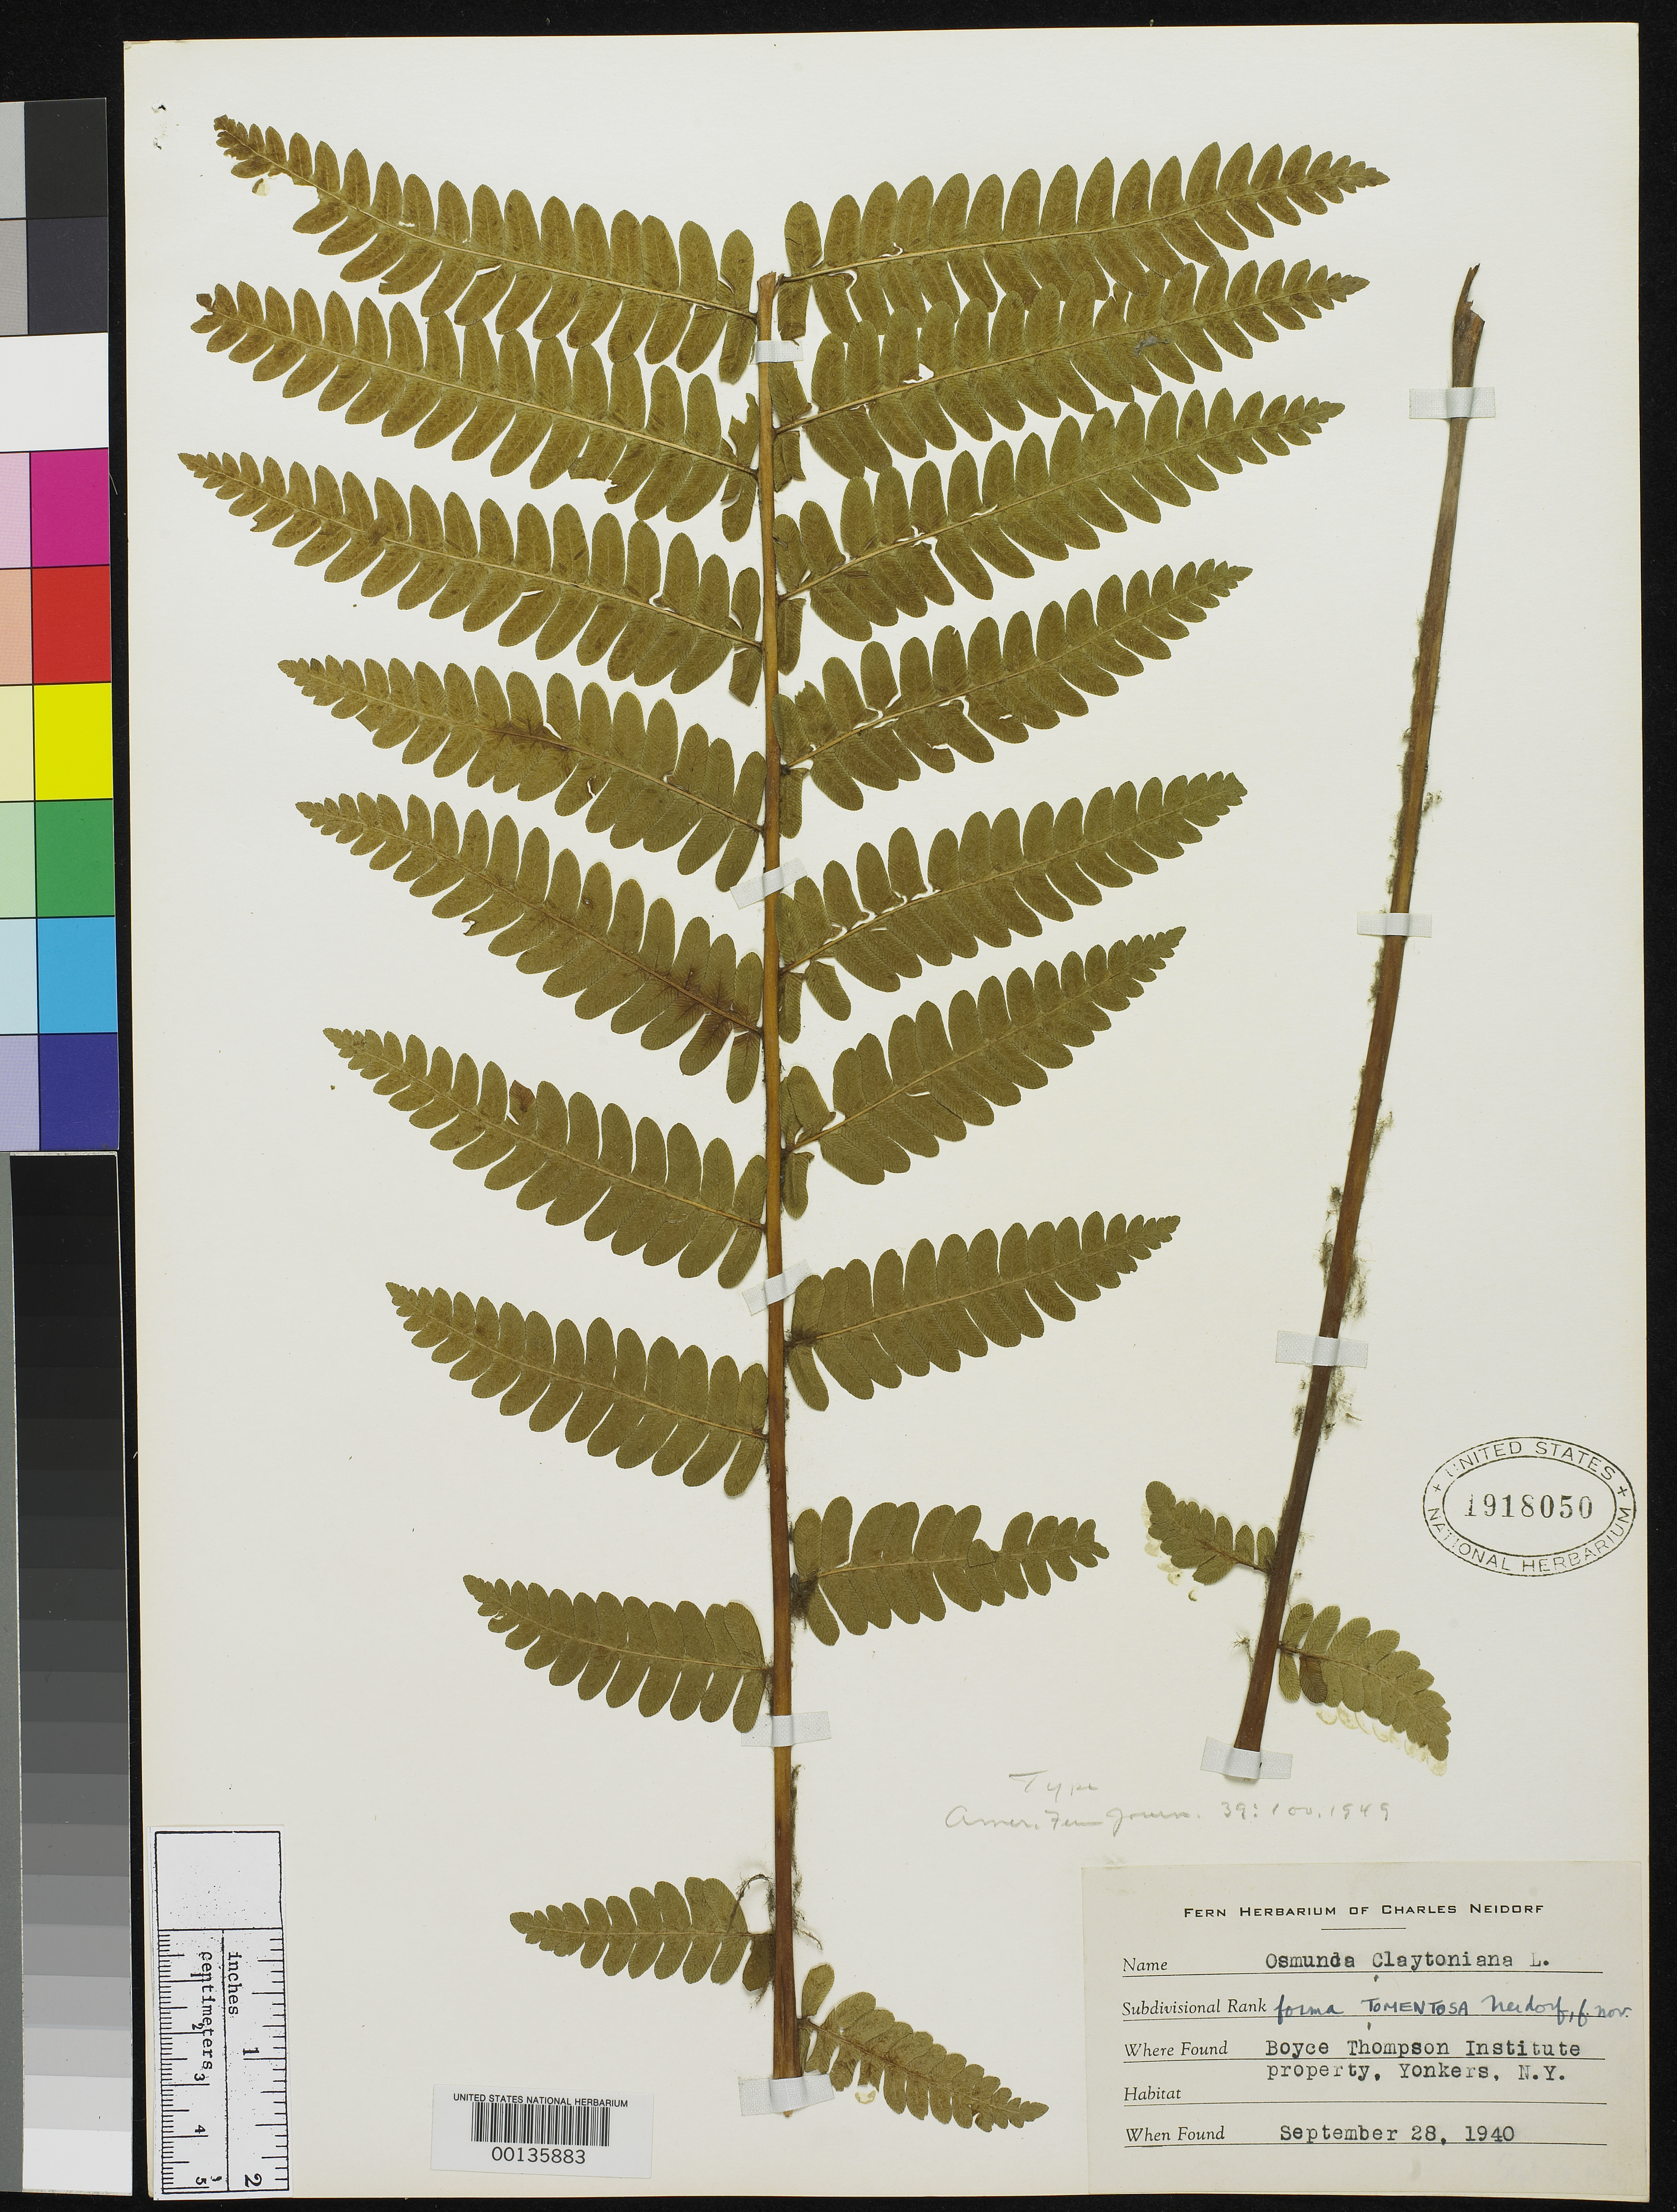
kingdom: Plantae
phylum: Tracheophyta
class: Polypodiopsida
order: Osmundales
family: Osmundaceae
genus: Osmunda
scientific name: Osmunda claytoniana f. tomentosa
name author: Neidorf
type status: Holotype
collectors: C. Neidorf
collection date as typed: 28 Sep 1940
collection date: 1940-09-28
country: United States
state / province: New York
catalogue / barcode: US 1918050